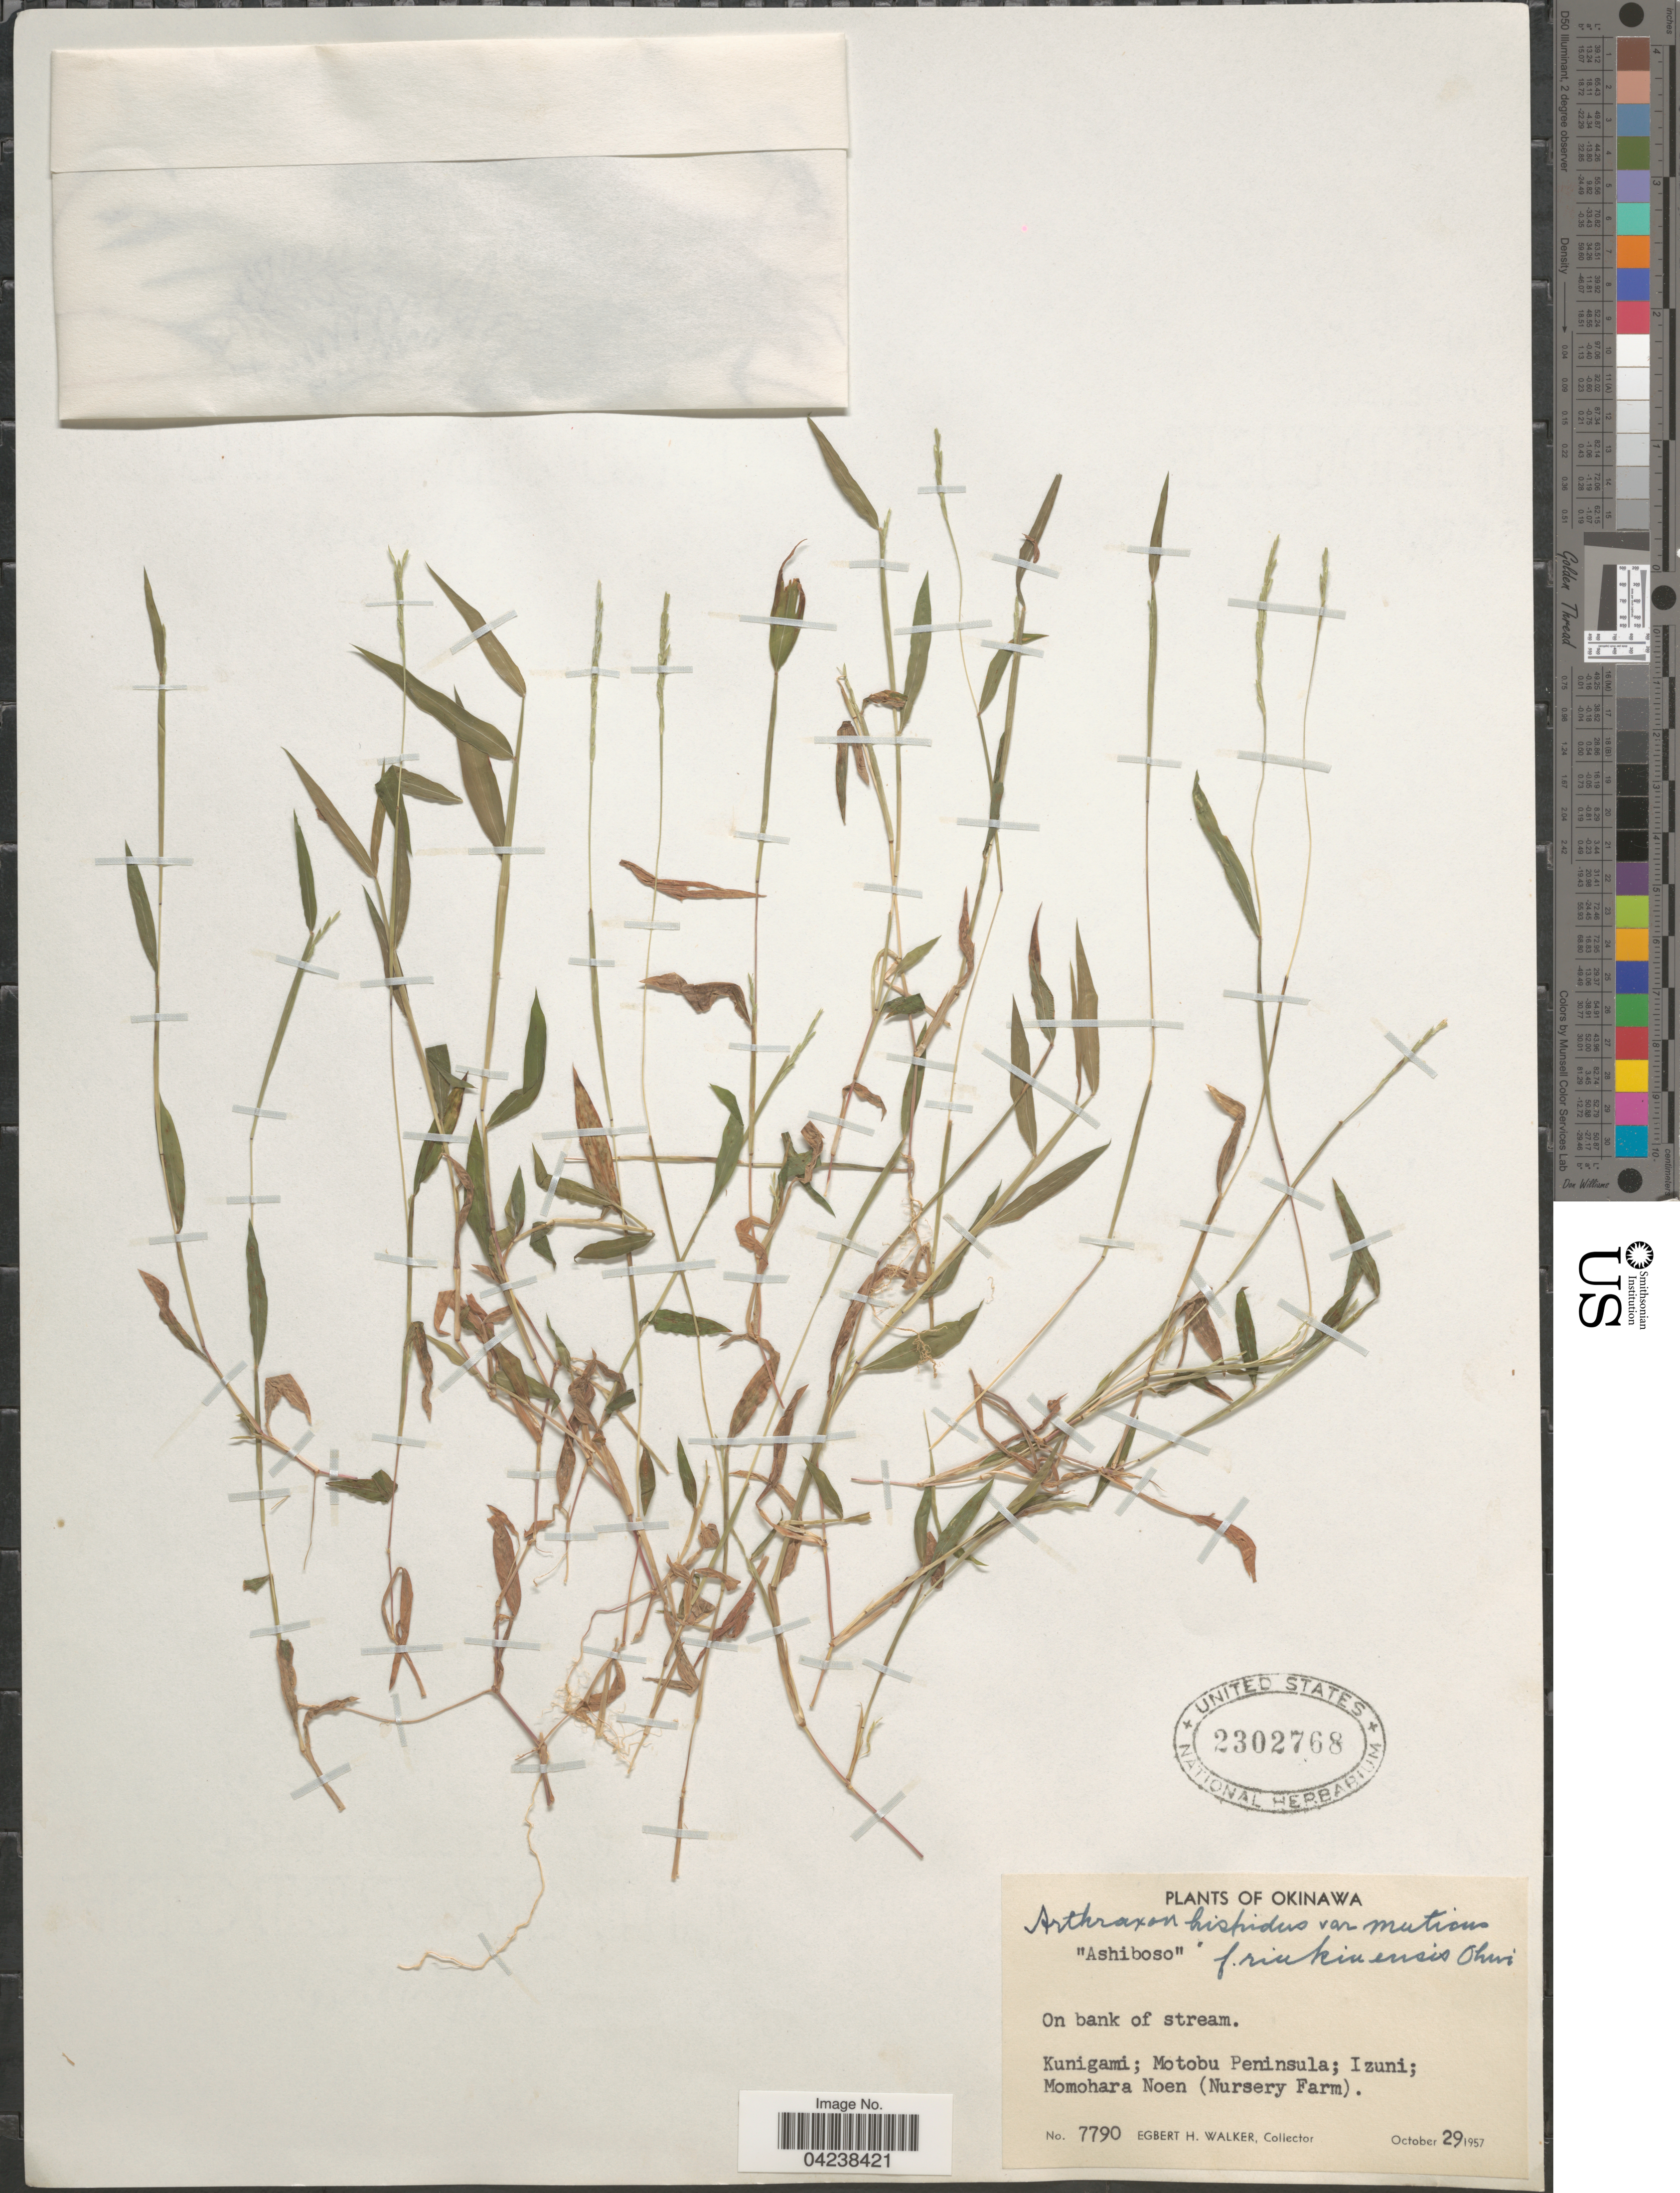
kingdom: Plantae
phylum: Tracheophyta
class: Liliopsida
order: Poales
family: Poaceae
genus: Arthraxon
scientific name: Arthraxon hispidus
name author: (Thunb.) Makino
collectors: E. H. Walker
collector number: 7790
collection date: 1957-10-29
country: Japan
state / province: Okinawa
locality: Kunigami; Motobu Peninsula; Izuni; Momohara Noen (Nursery Farm).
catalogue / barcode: US 2302768